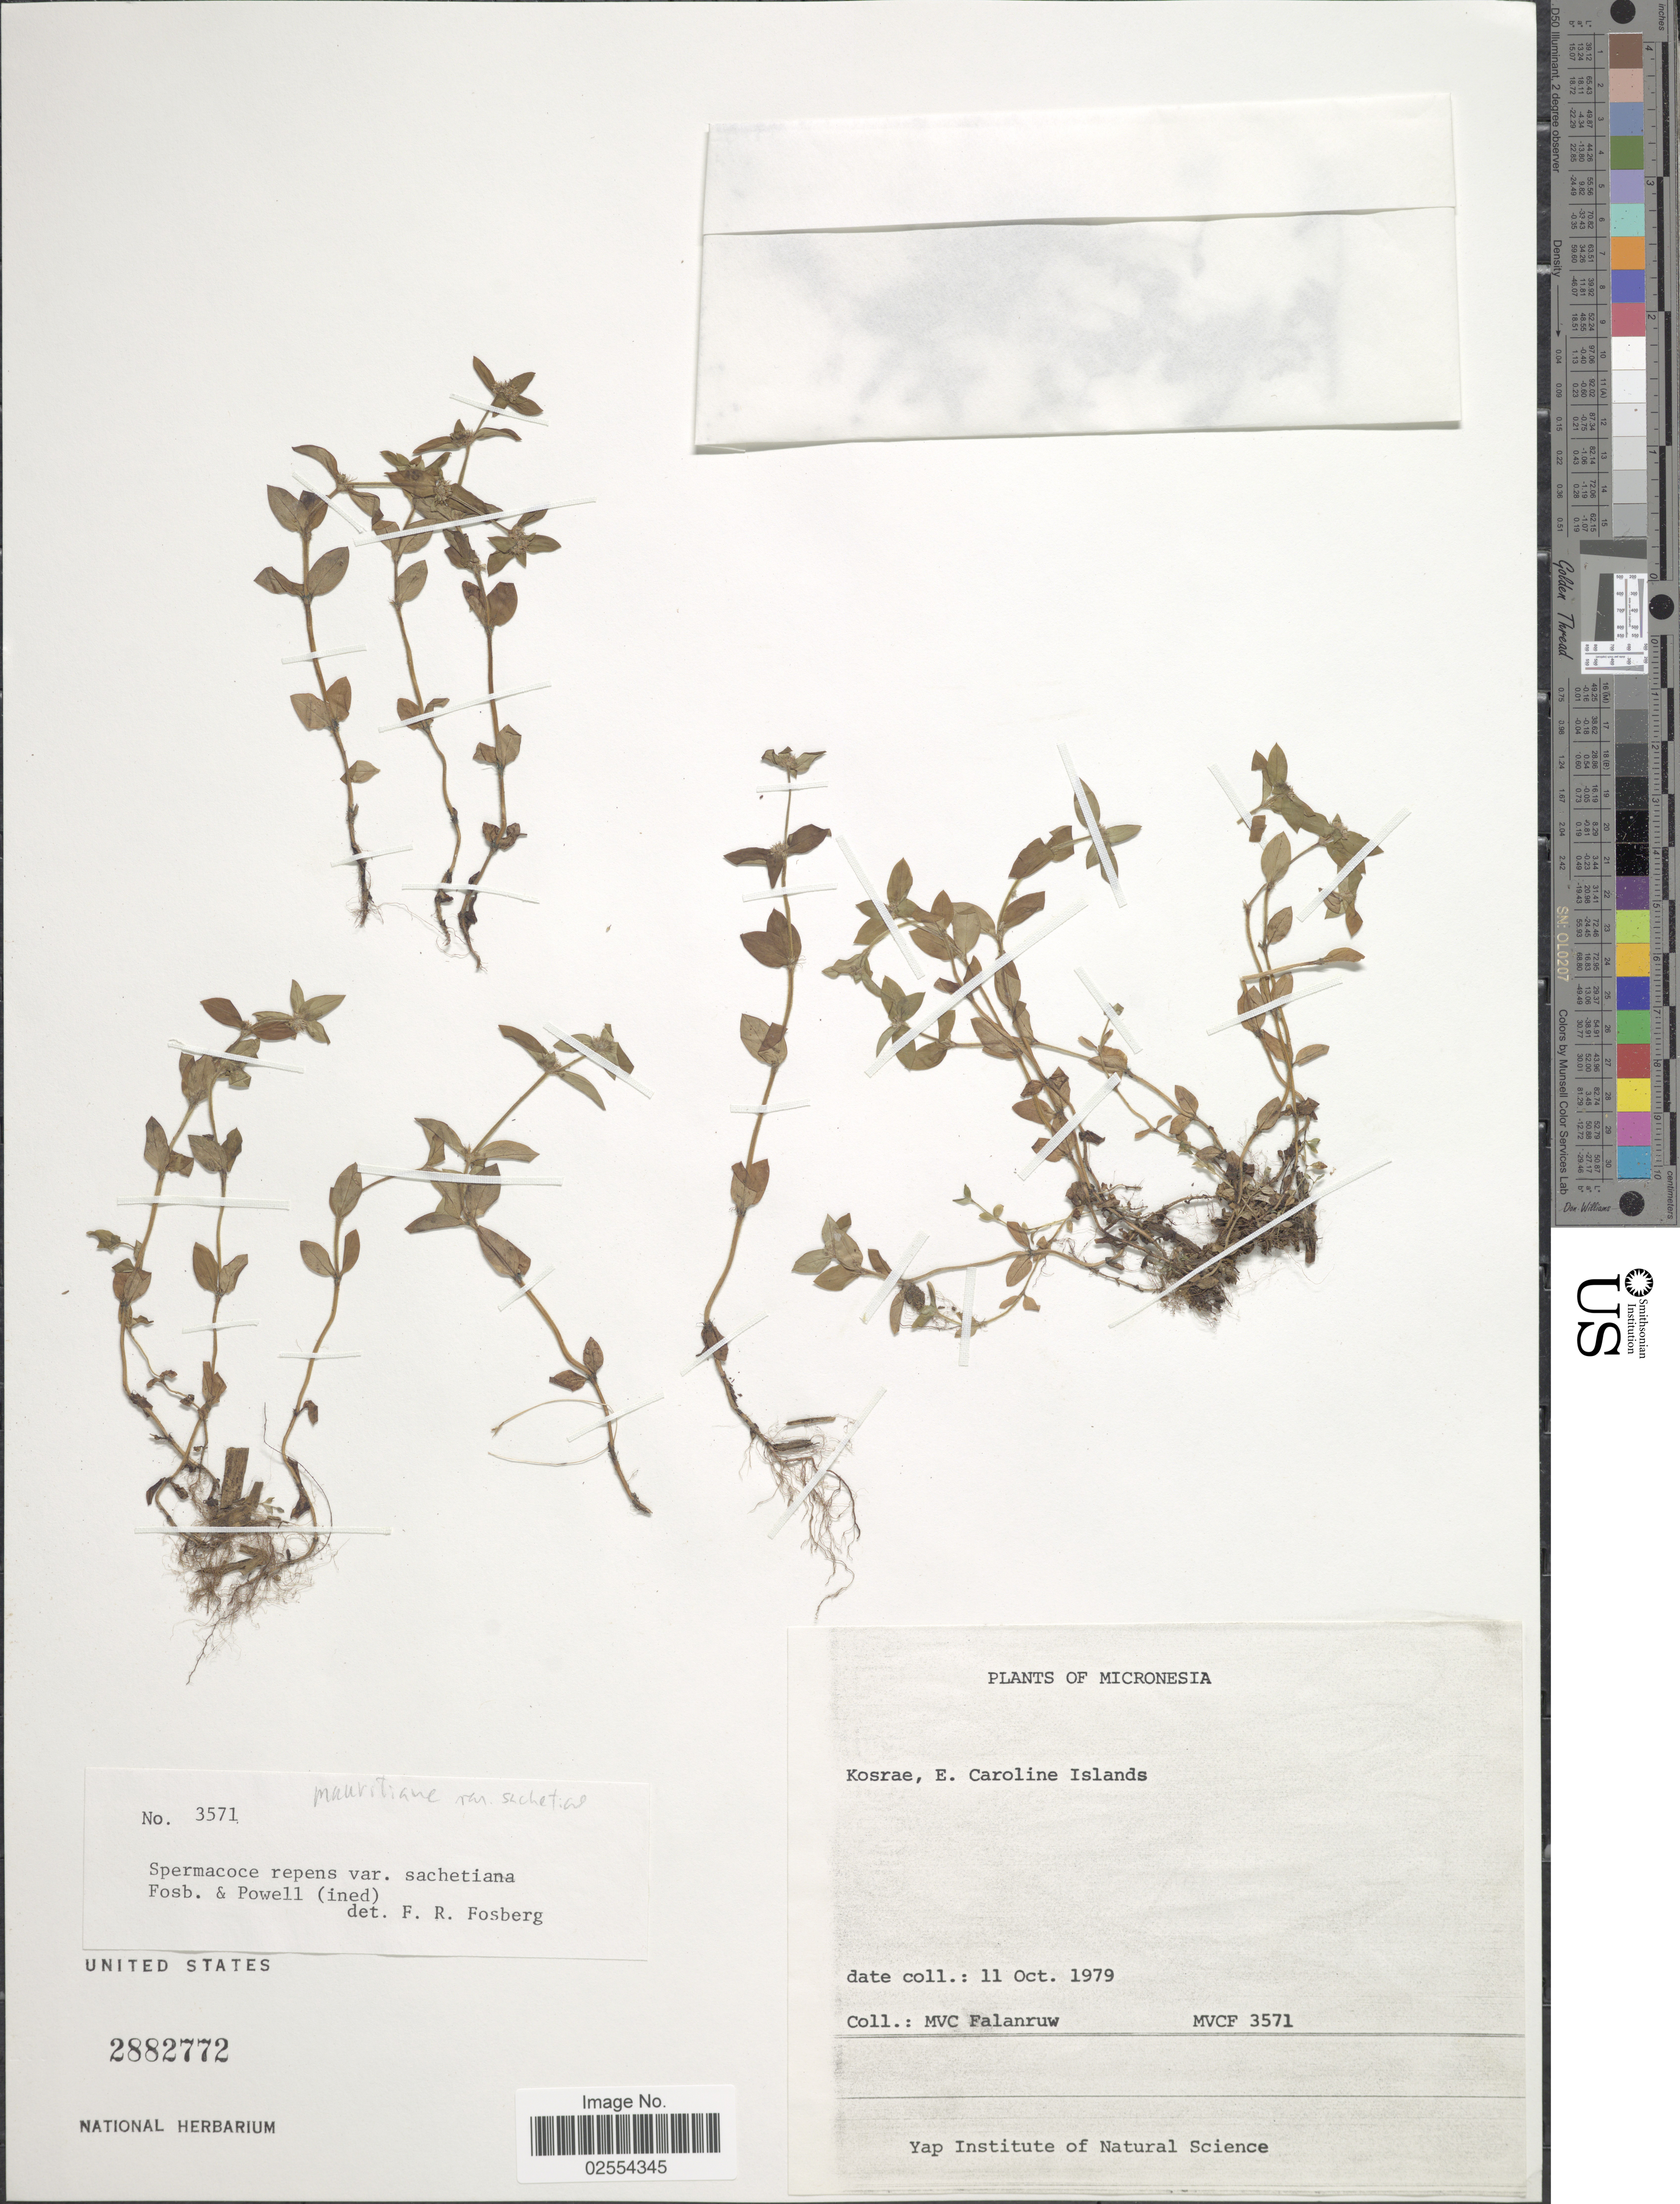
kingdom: Plantae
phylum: Tracheophyta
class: Magnoliopsida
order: Gentianales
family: Rubiaceae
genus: Spermacoce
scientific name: Spermacoce mauritiana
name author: Gideon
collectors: M. V. Falanruw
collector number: MVCF 3571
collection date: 1979-10-11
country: Micronesia, Federated States of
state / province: Kosrae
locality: E. Caroline Islands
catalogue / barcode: US 2882772